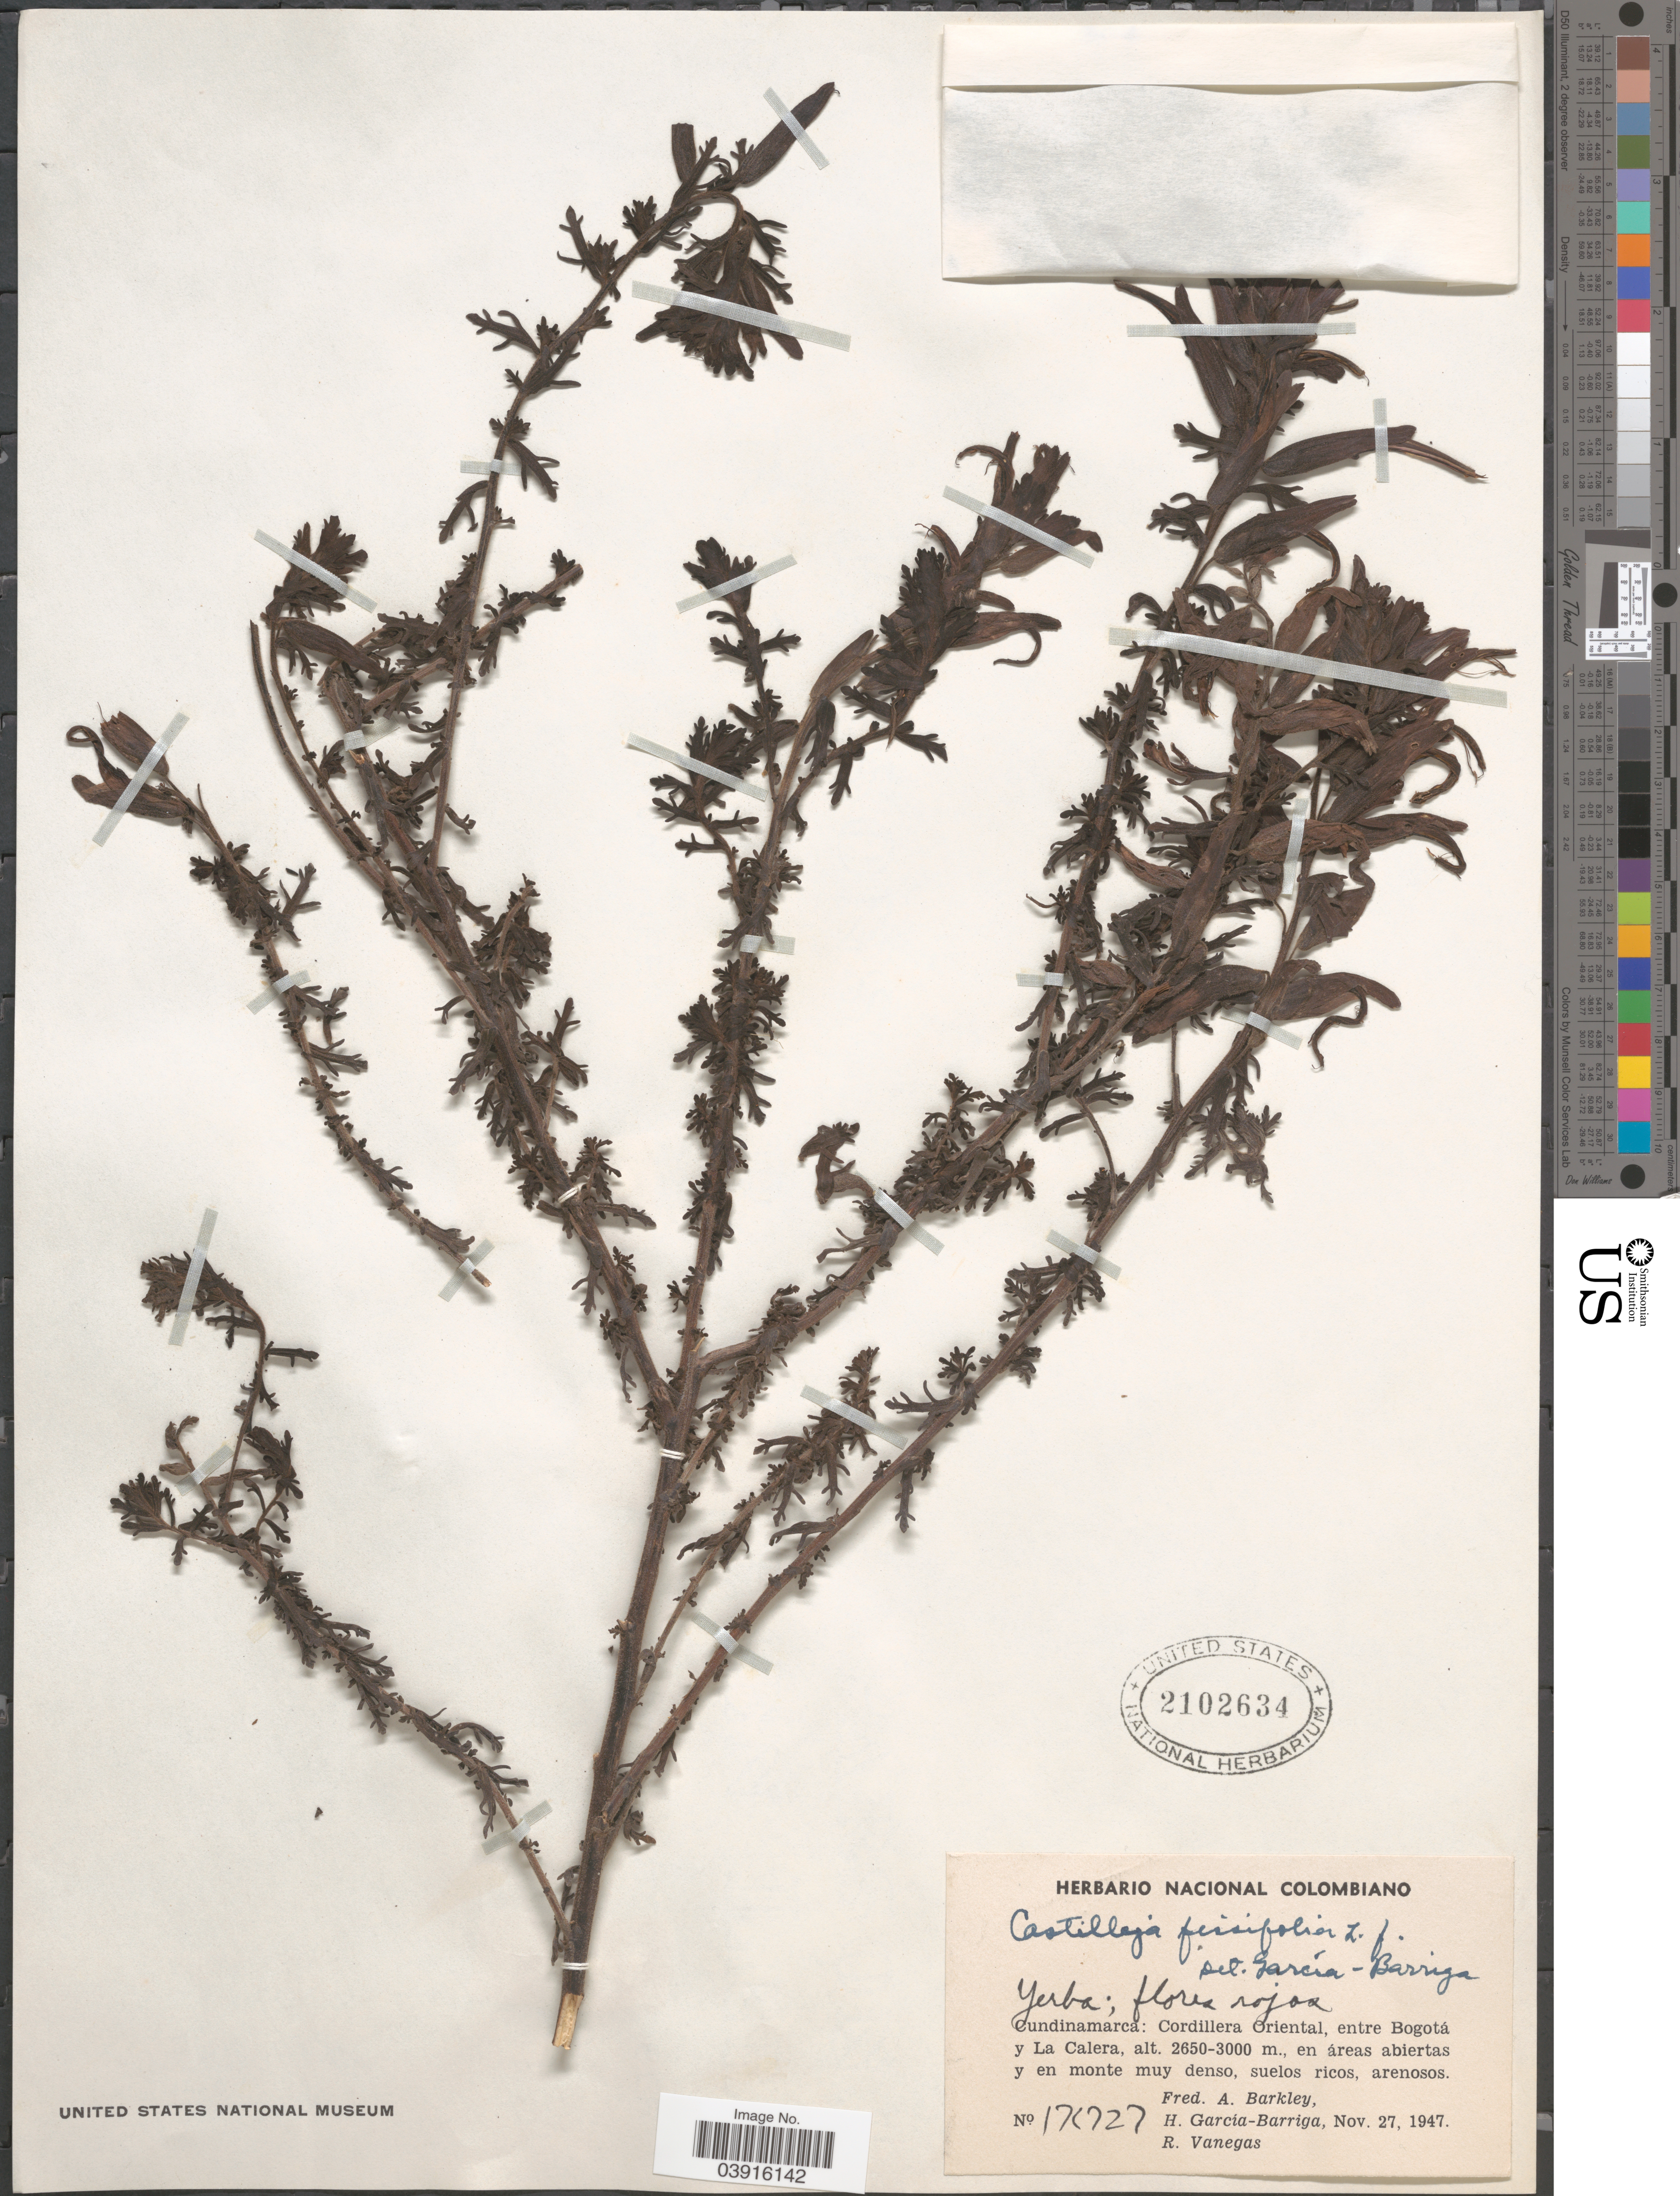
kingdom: Plantae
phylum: Tracheophyta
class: Magnoliopsida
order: Lamiales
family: Orobanchaceae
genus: Castilleja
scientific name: Castilleja fissifolia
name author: L. f.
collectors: F. A. Barkley, H. García Barriga & R. Vanegas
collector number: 17C727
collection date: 1947-11-27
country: Colombia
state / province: Cundinamarca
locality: Cordillera Oriental, entre Bogotá y La Calera.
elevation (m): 2650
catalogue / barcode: US 2102634